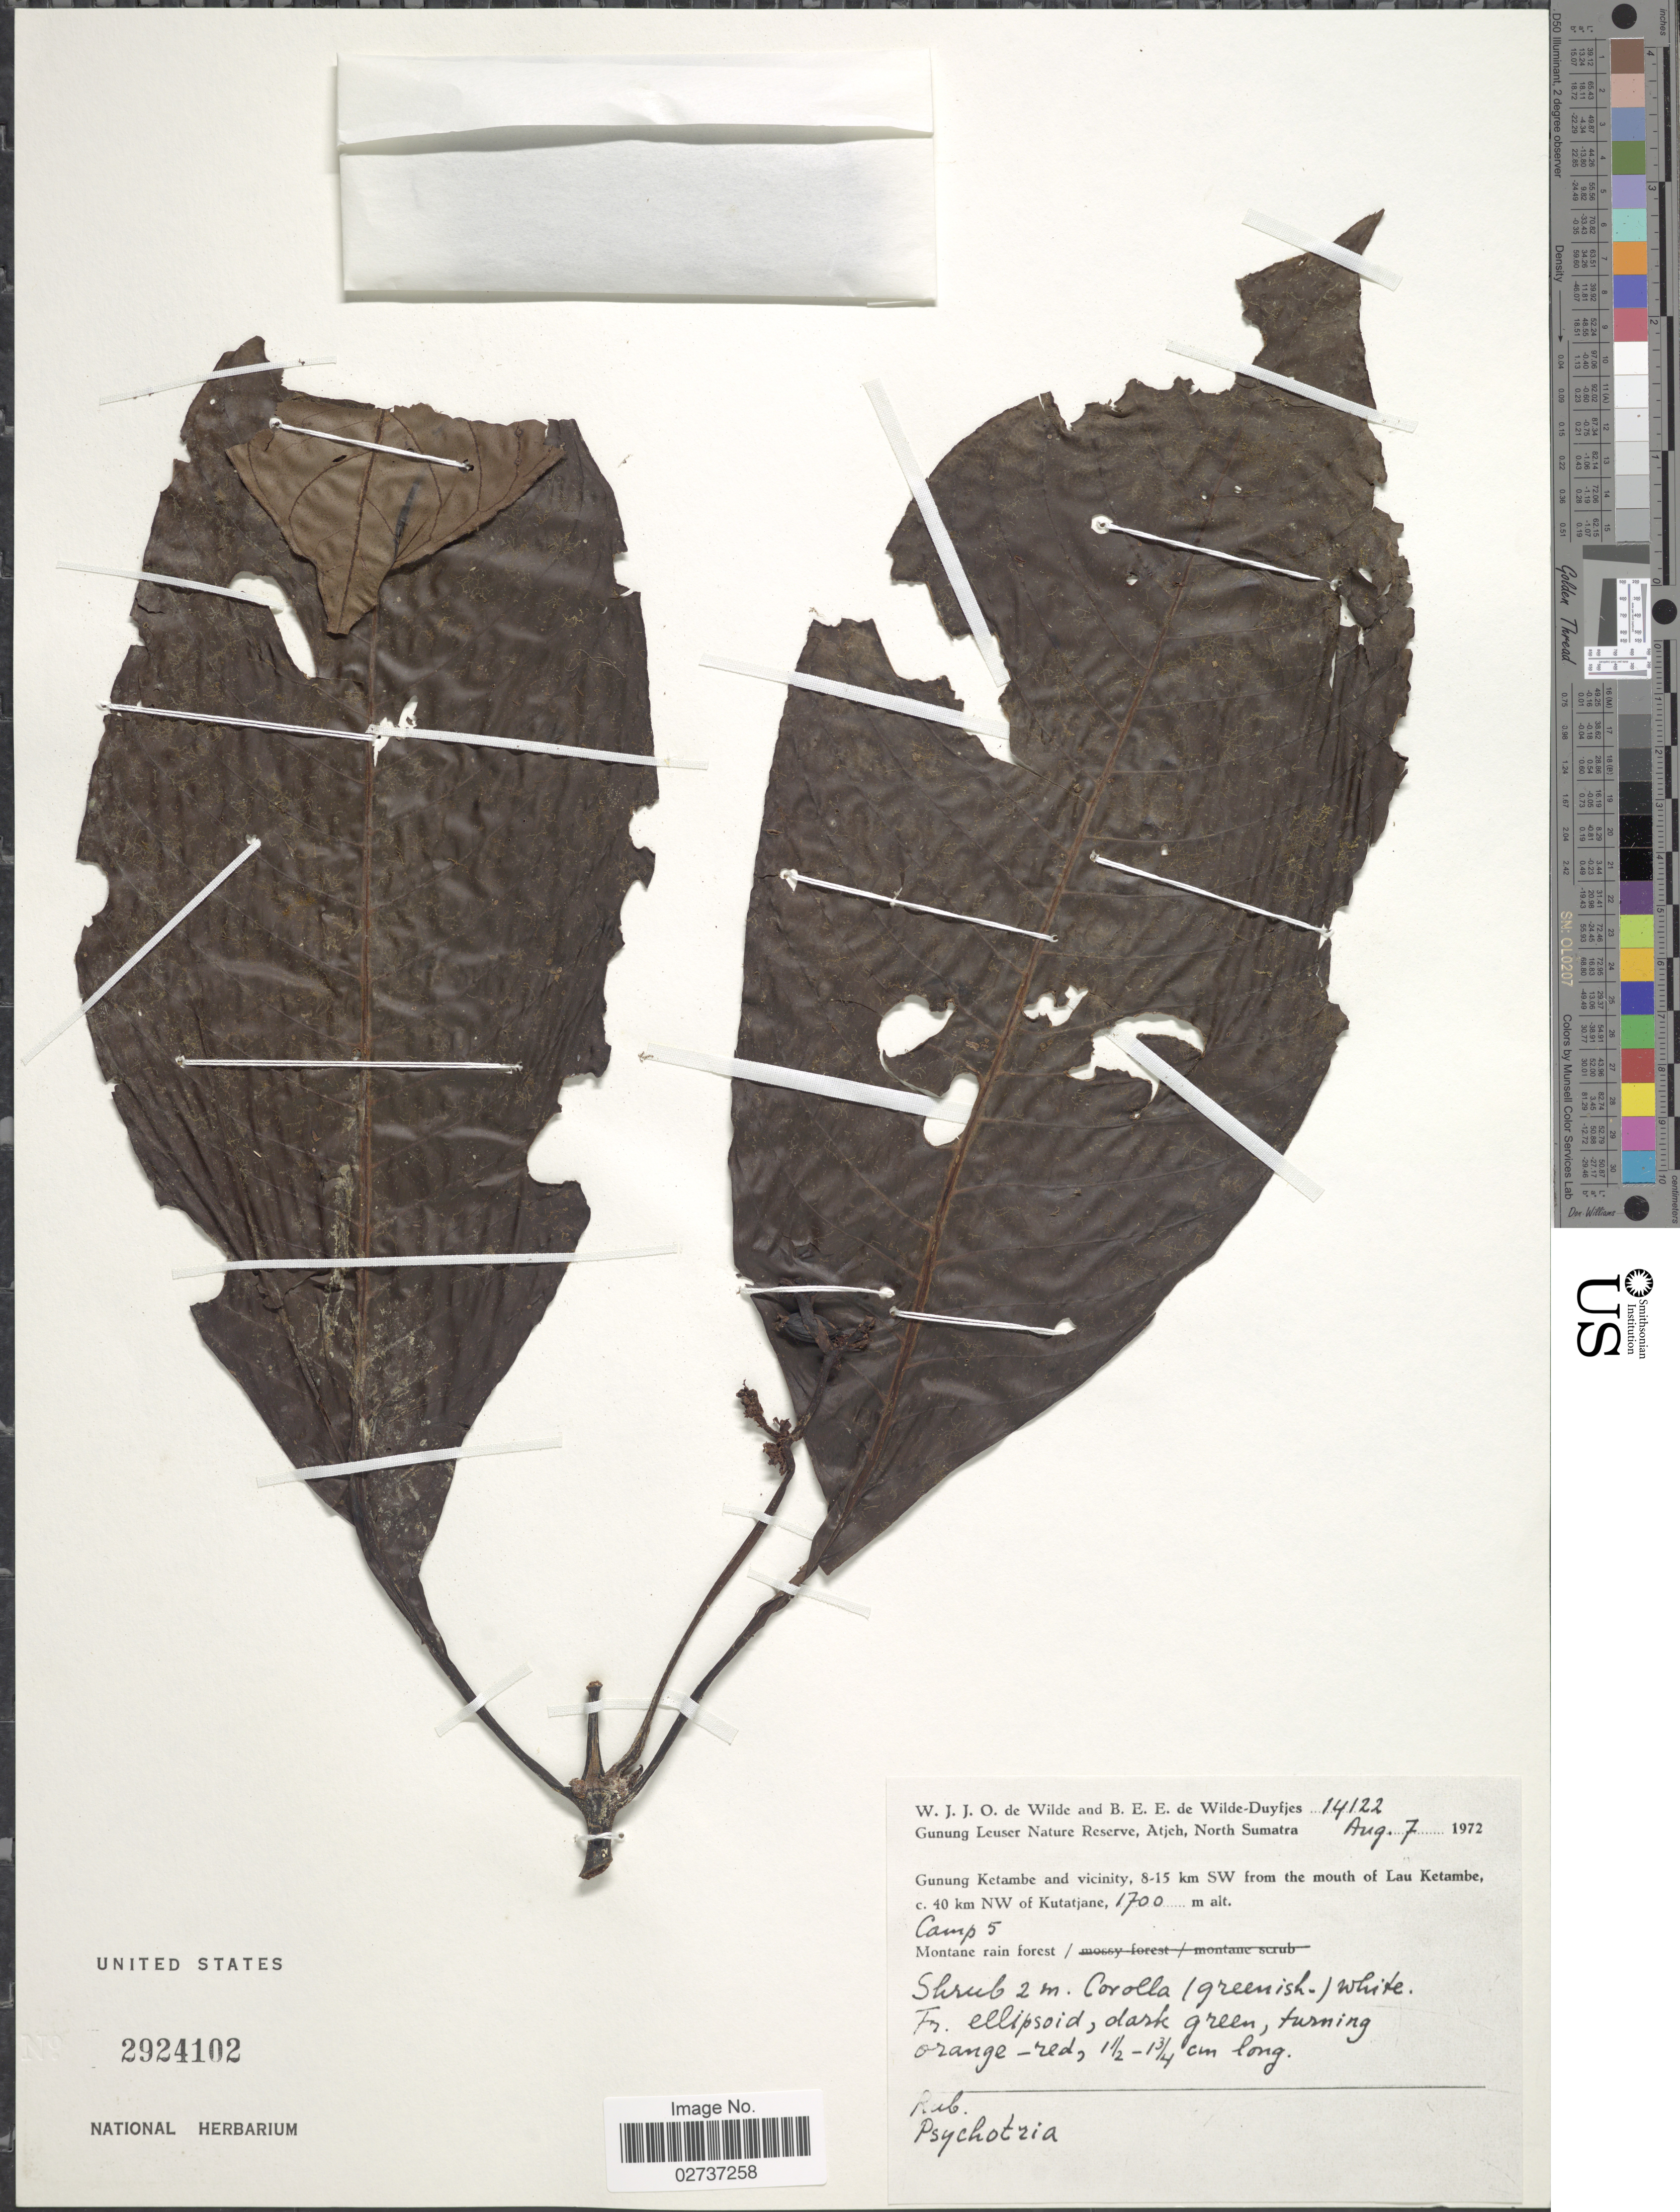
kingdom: Plantae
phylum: Tracheophyta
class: Magnoliopsida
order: Gentianales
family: Rubiaceae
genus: Psychotria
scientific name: Psychotria sp.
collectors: W. J. de Wilde & B. E. de Wilde-Duyfjes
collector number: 14122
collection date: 1972-08-07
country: Indonesia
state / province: Sumatra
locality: Gunung Leuser Nature Reserve, Atjeh, North Sumatra, Gunung Ketambe and vicinity, 8-15 km SW from the mouth of Lau Ketambe, c. 40 km NW of Kutatjane, Camp 5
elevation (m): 1700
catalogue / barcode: US 2924102